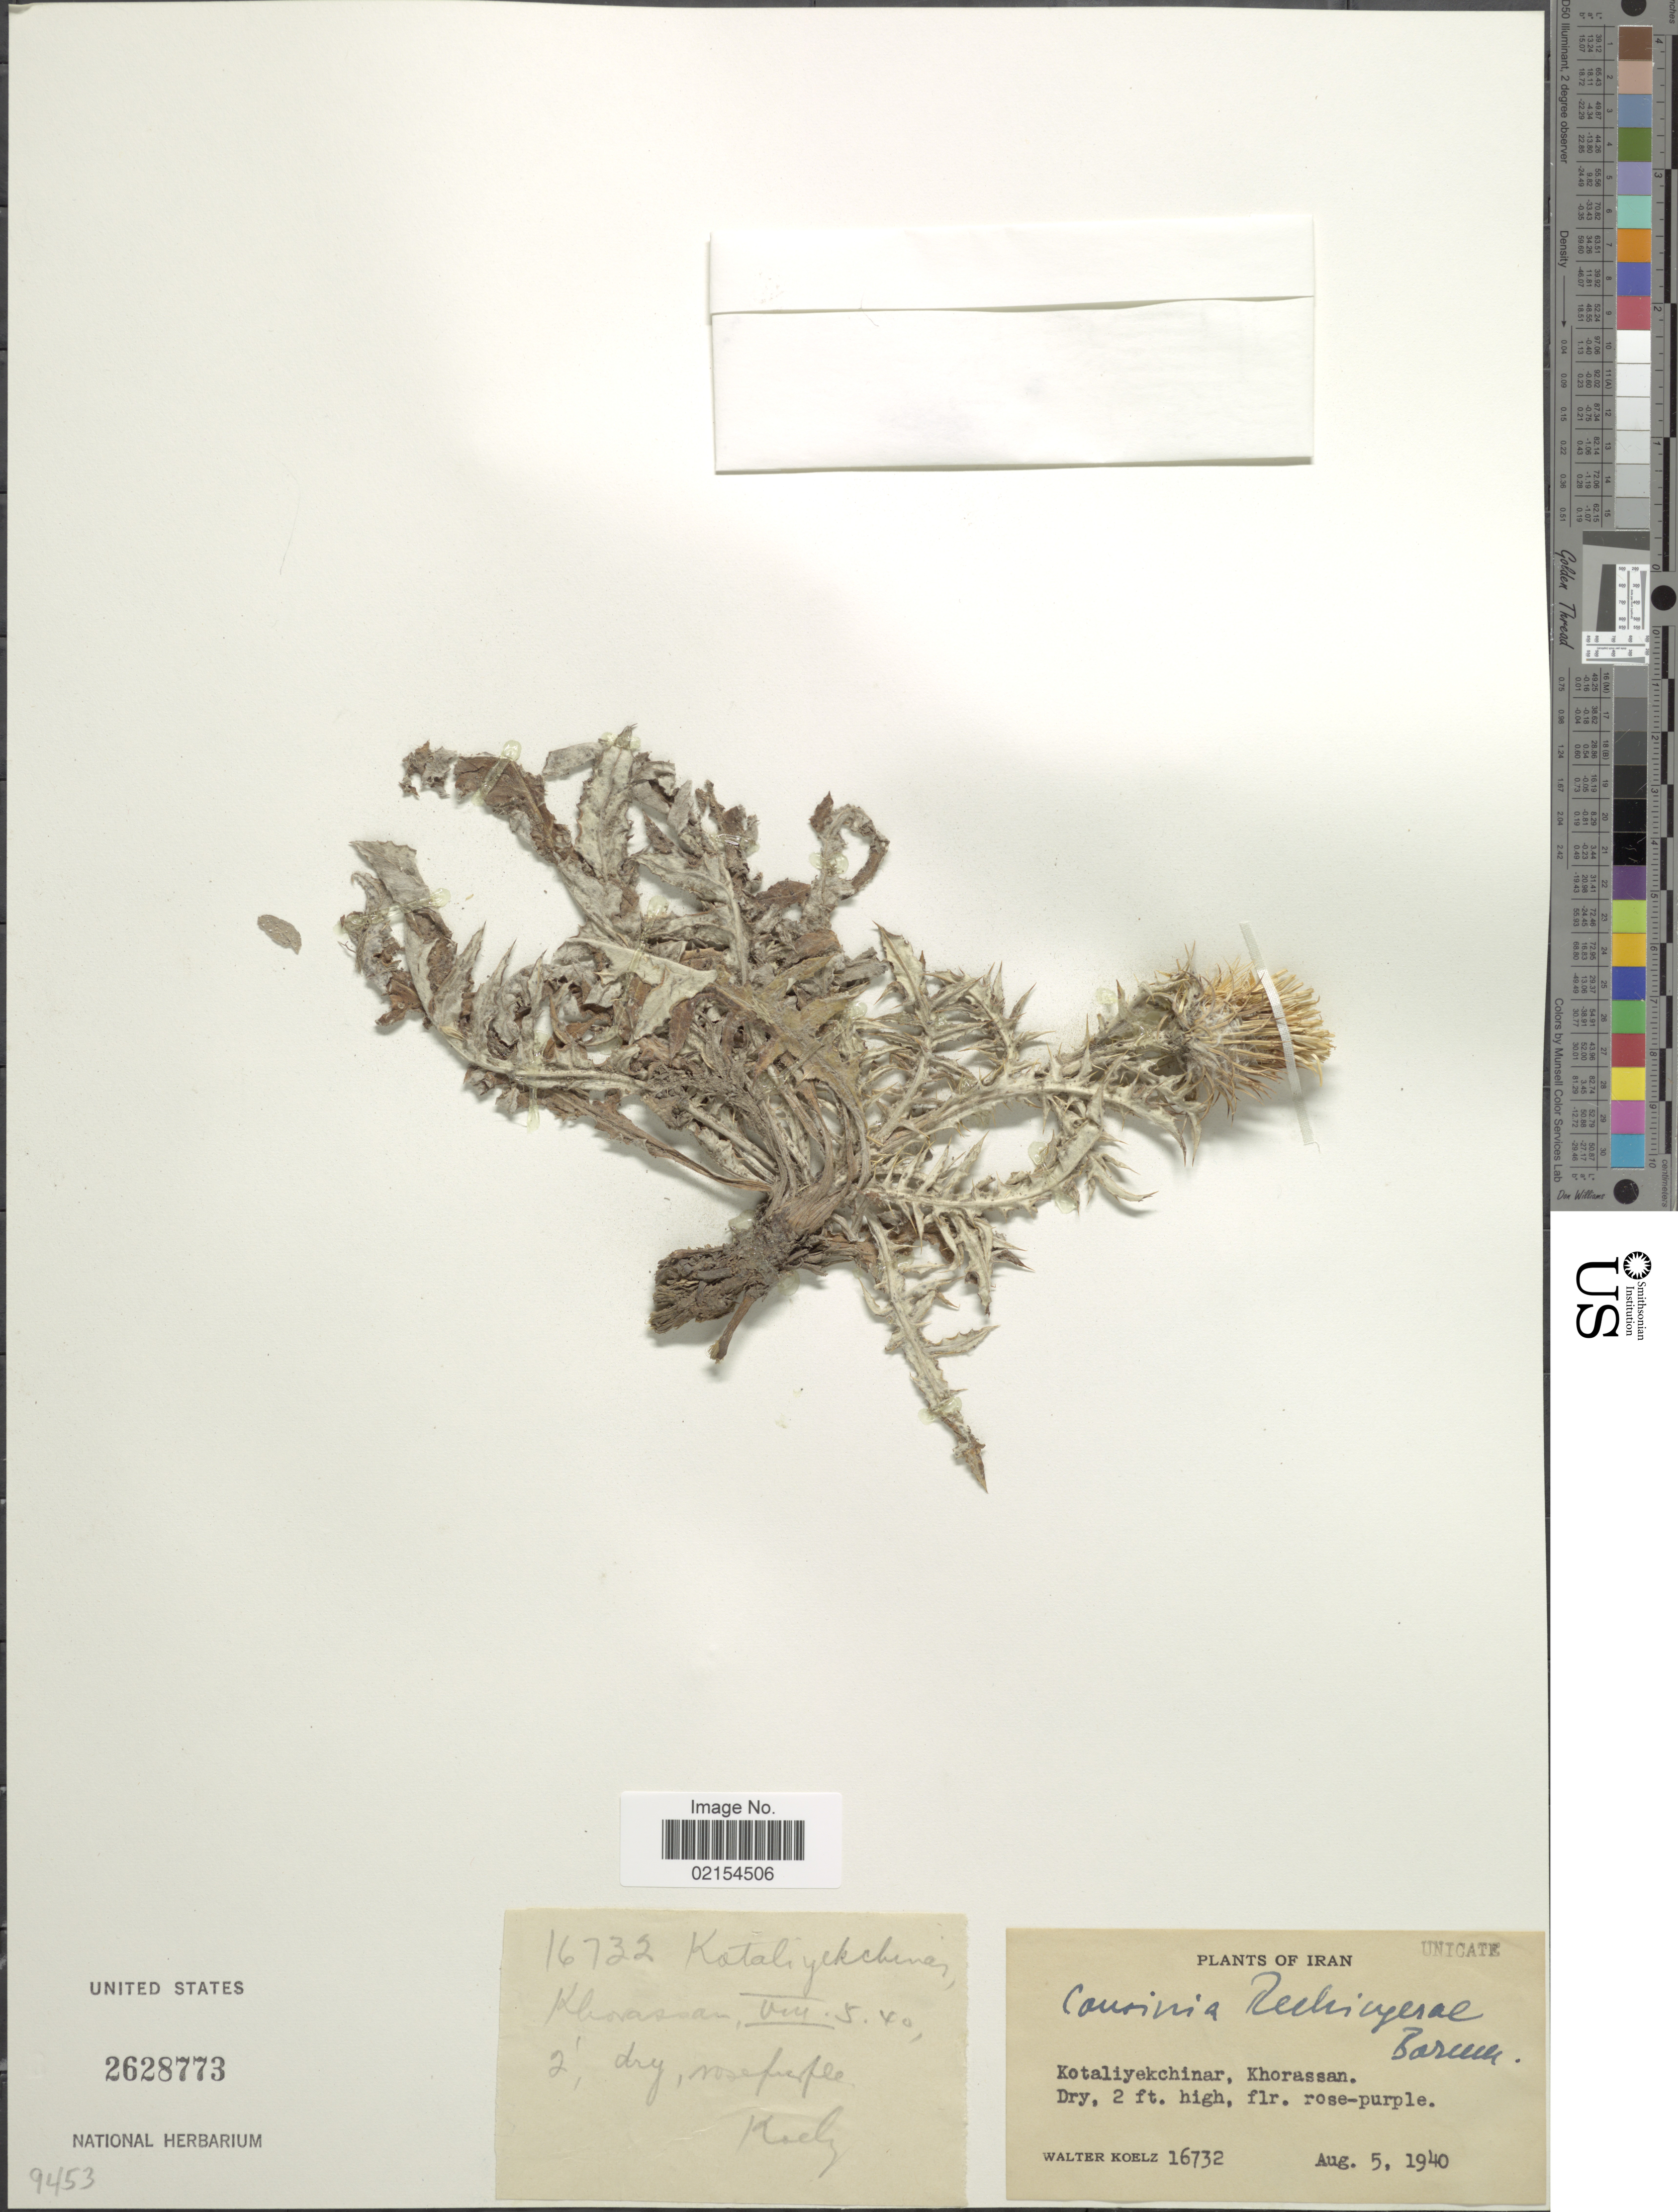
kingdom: Plantae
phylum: Tracheophyta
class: Magnoliopsida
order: Asterales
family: Asteraceae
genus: Cousinia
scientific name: Cousinia rechingerae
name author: Bornm.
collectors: W. N. Koelz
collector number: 16732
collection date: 1940-08-05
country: Iran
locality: Kotaliyekchinar, Khorassan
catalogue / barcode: US 2628773